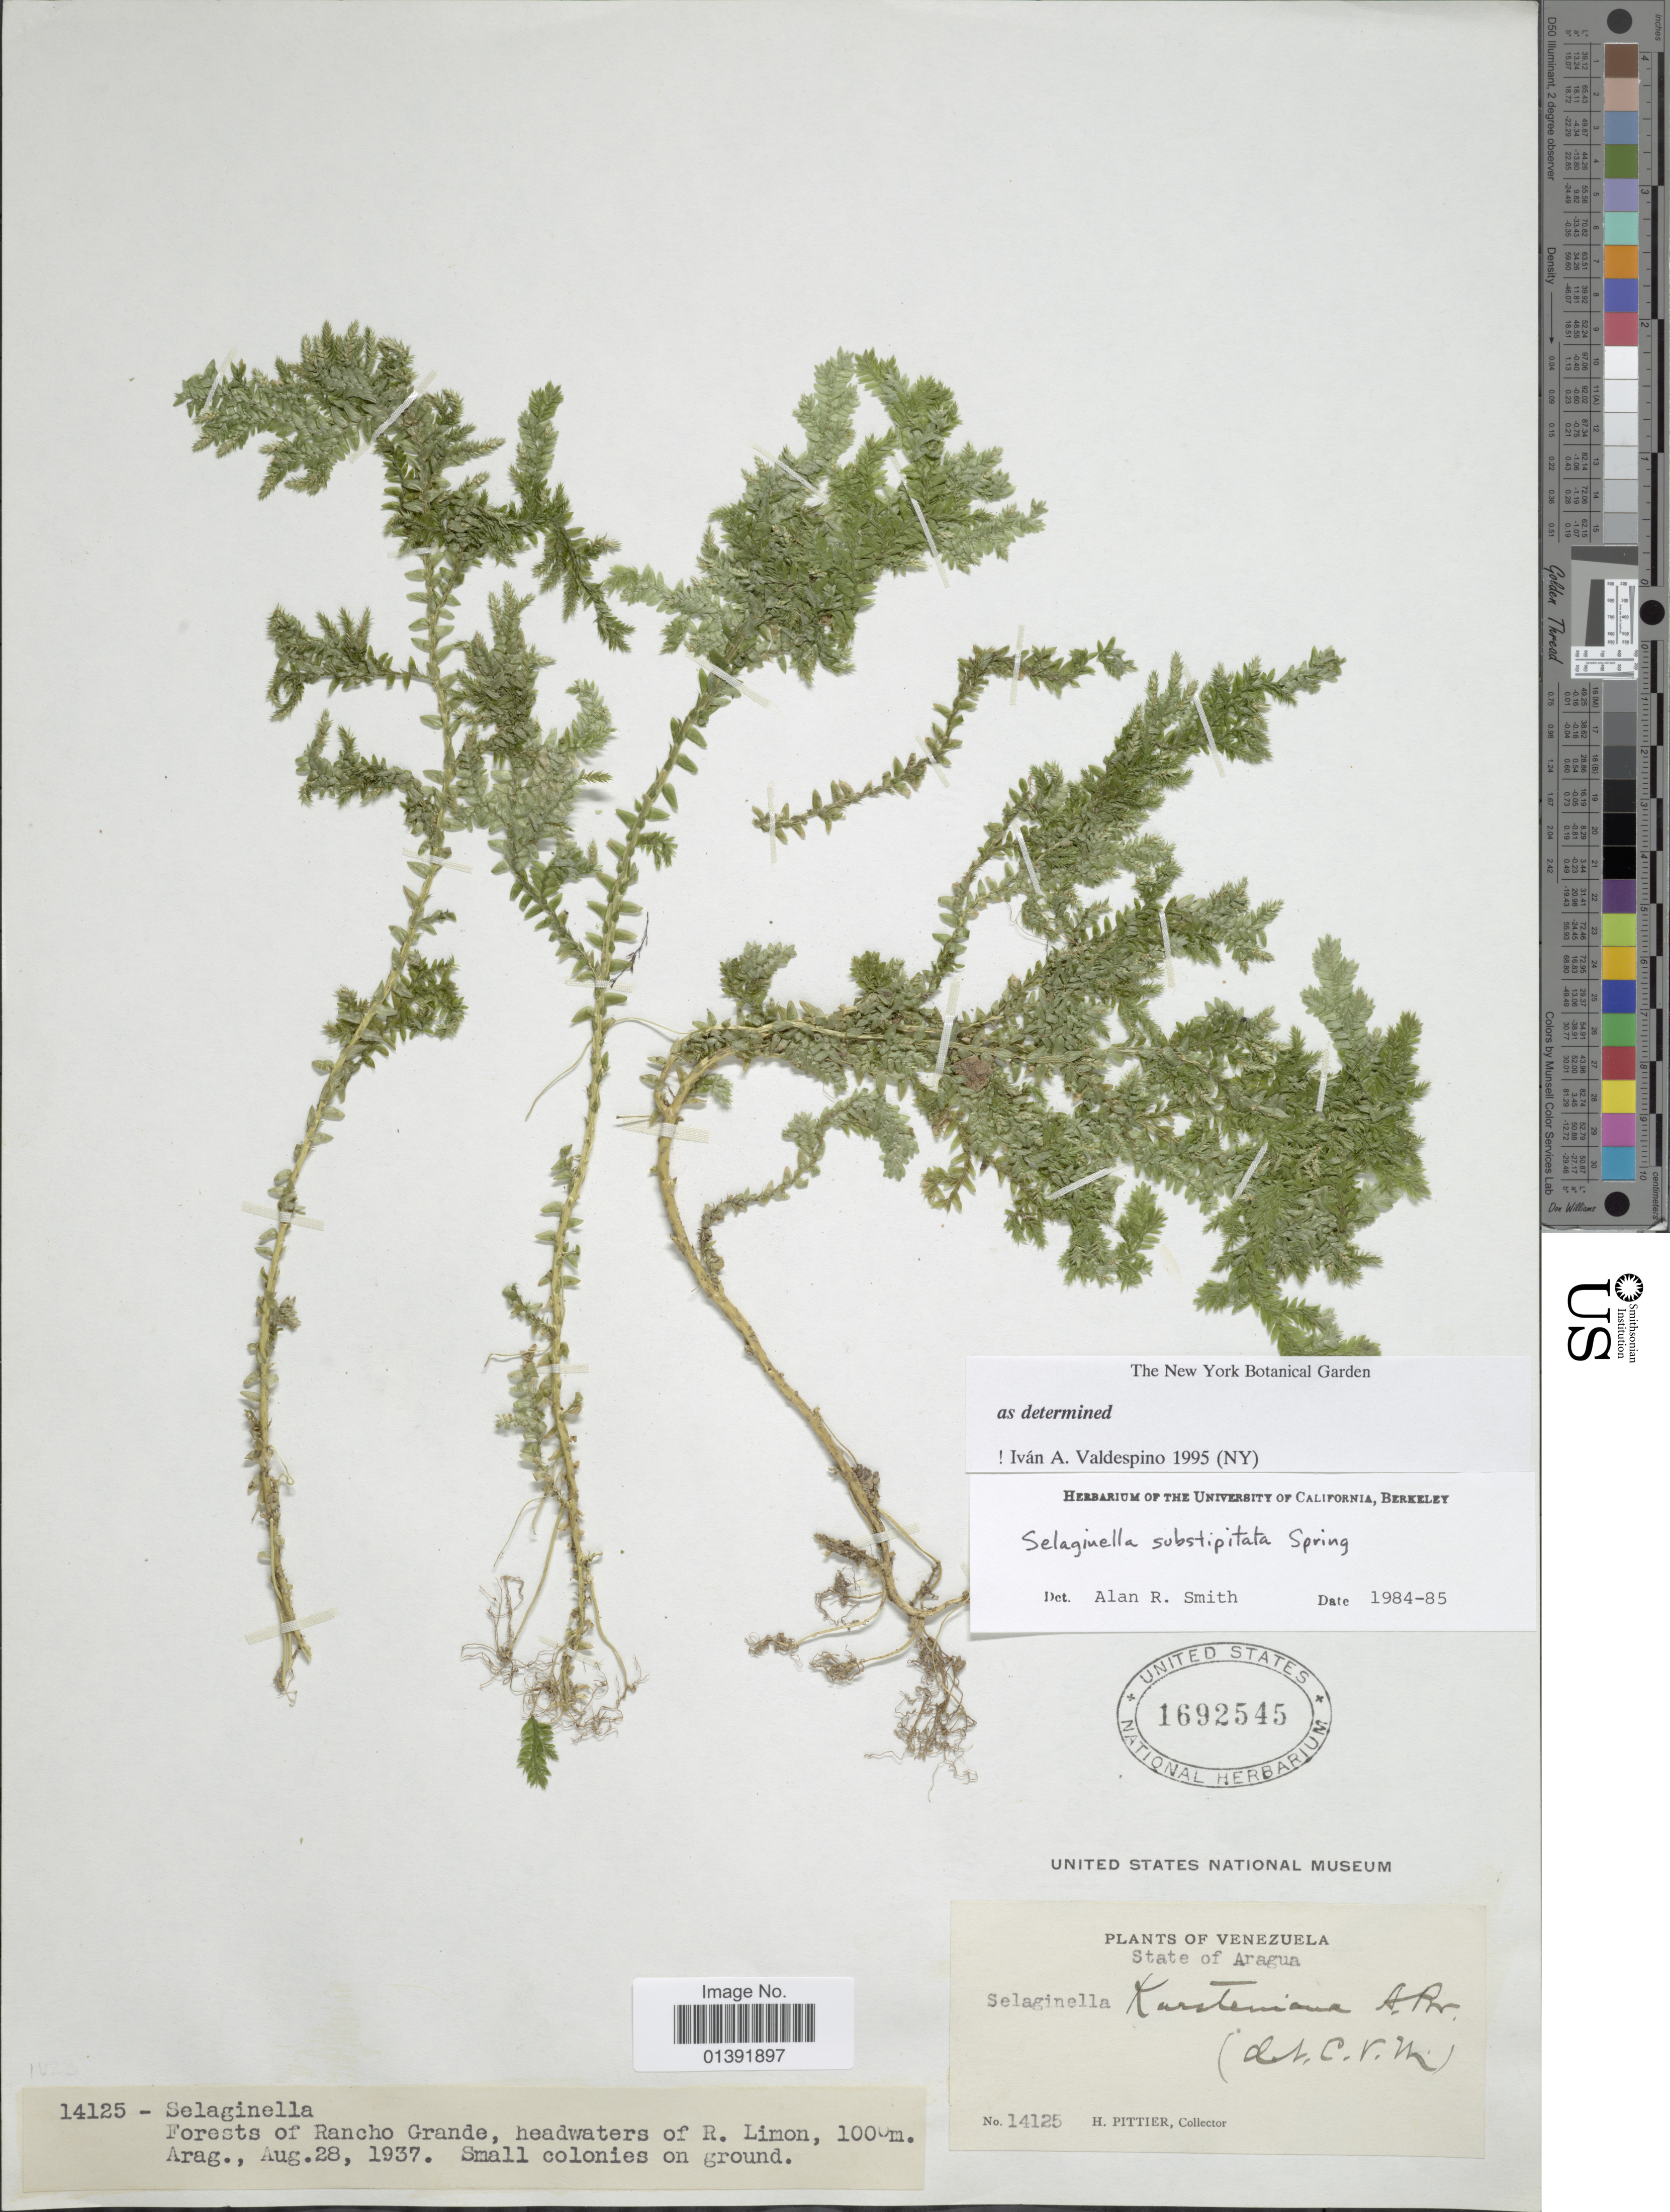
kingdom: Plantae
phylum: Tracheophyta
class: Lycopodiopsida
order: Selaginellales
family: Selaginellaceae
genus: Selaginella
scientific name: Selaginella substipitata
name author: Spring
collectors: H. F. Pittier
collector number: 14125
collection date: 1937-08-28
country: Venezuela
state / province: Aragua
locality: Forests of Rancho Grande, headwaters of R. Limon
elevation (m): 1000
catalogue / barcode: US 1692545